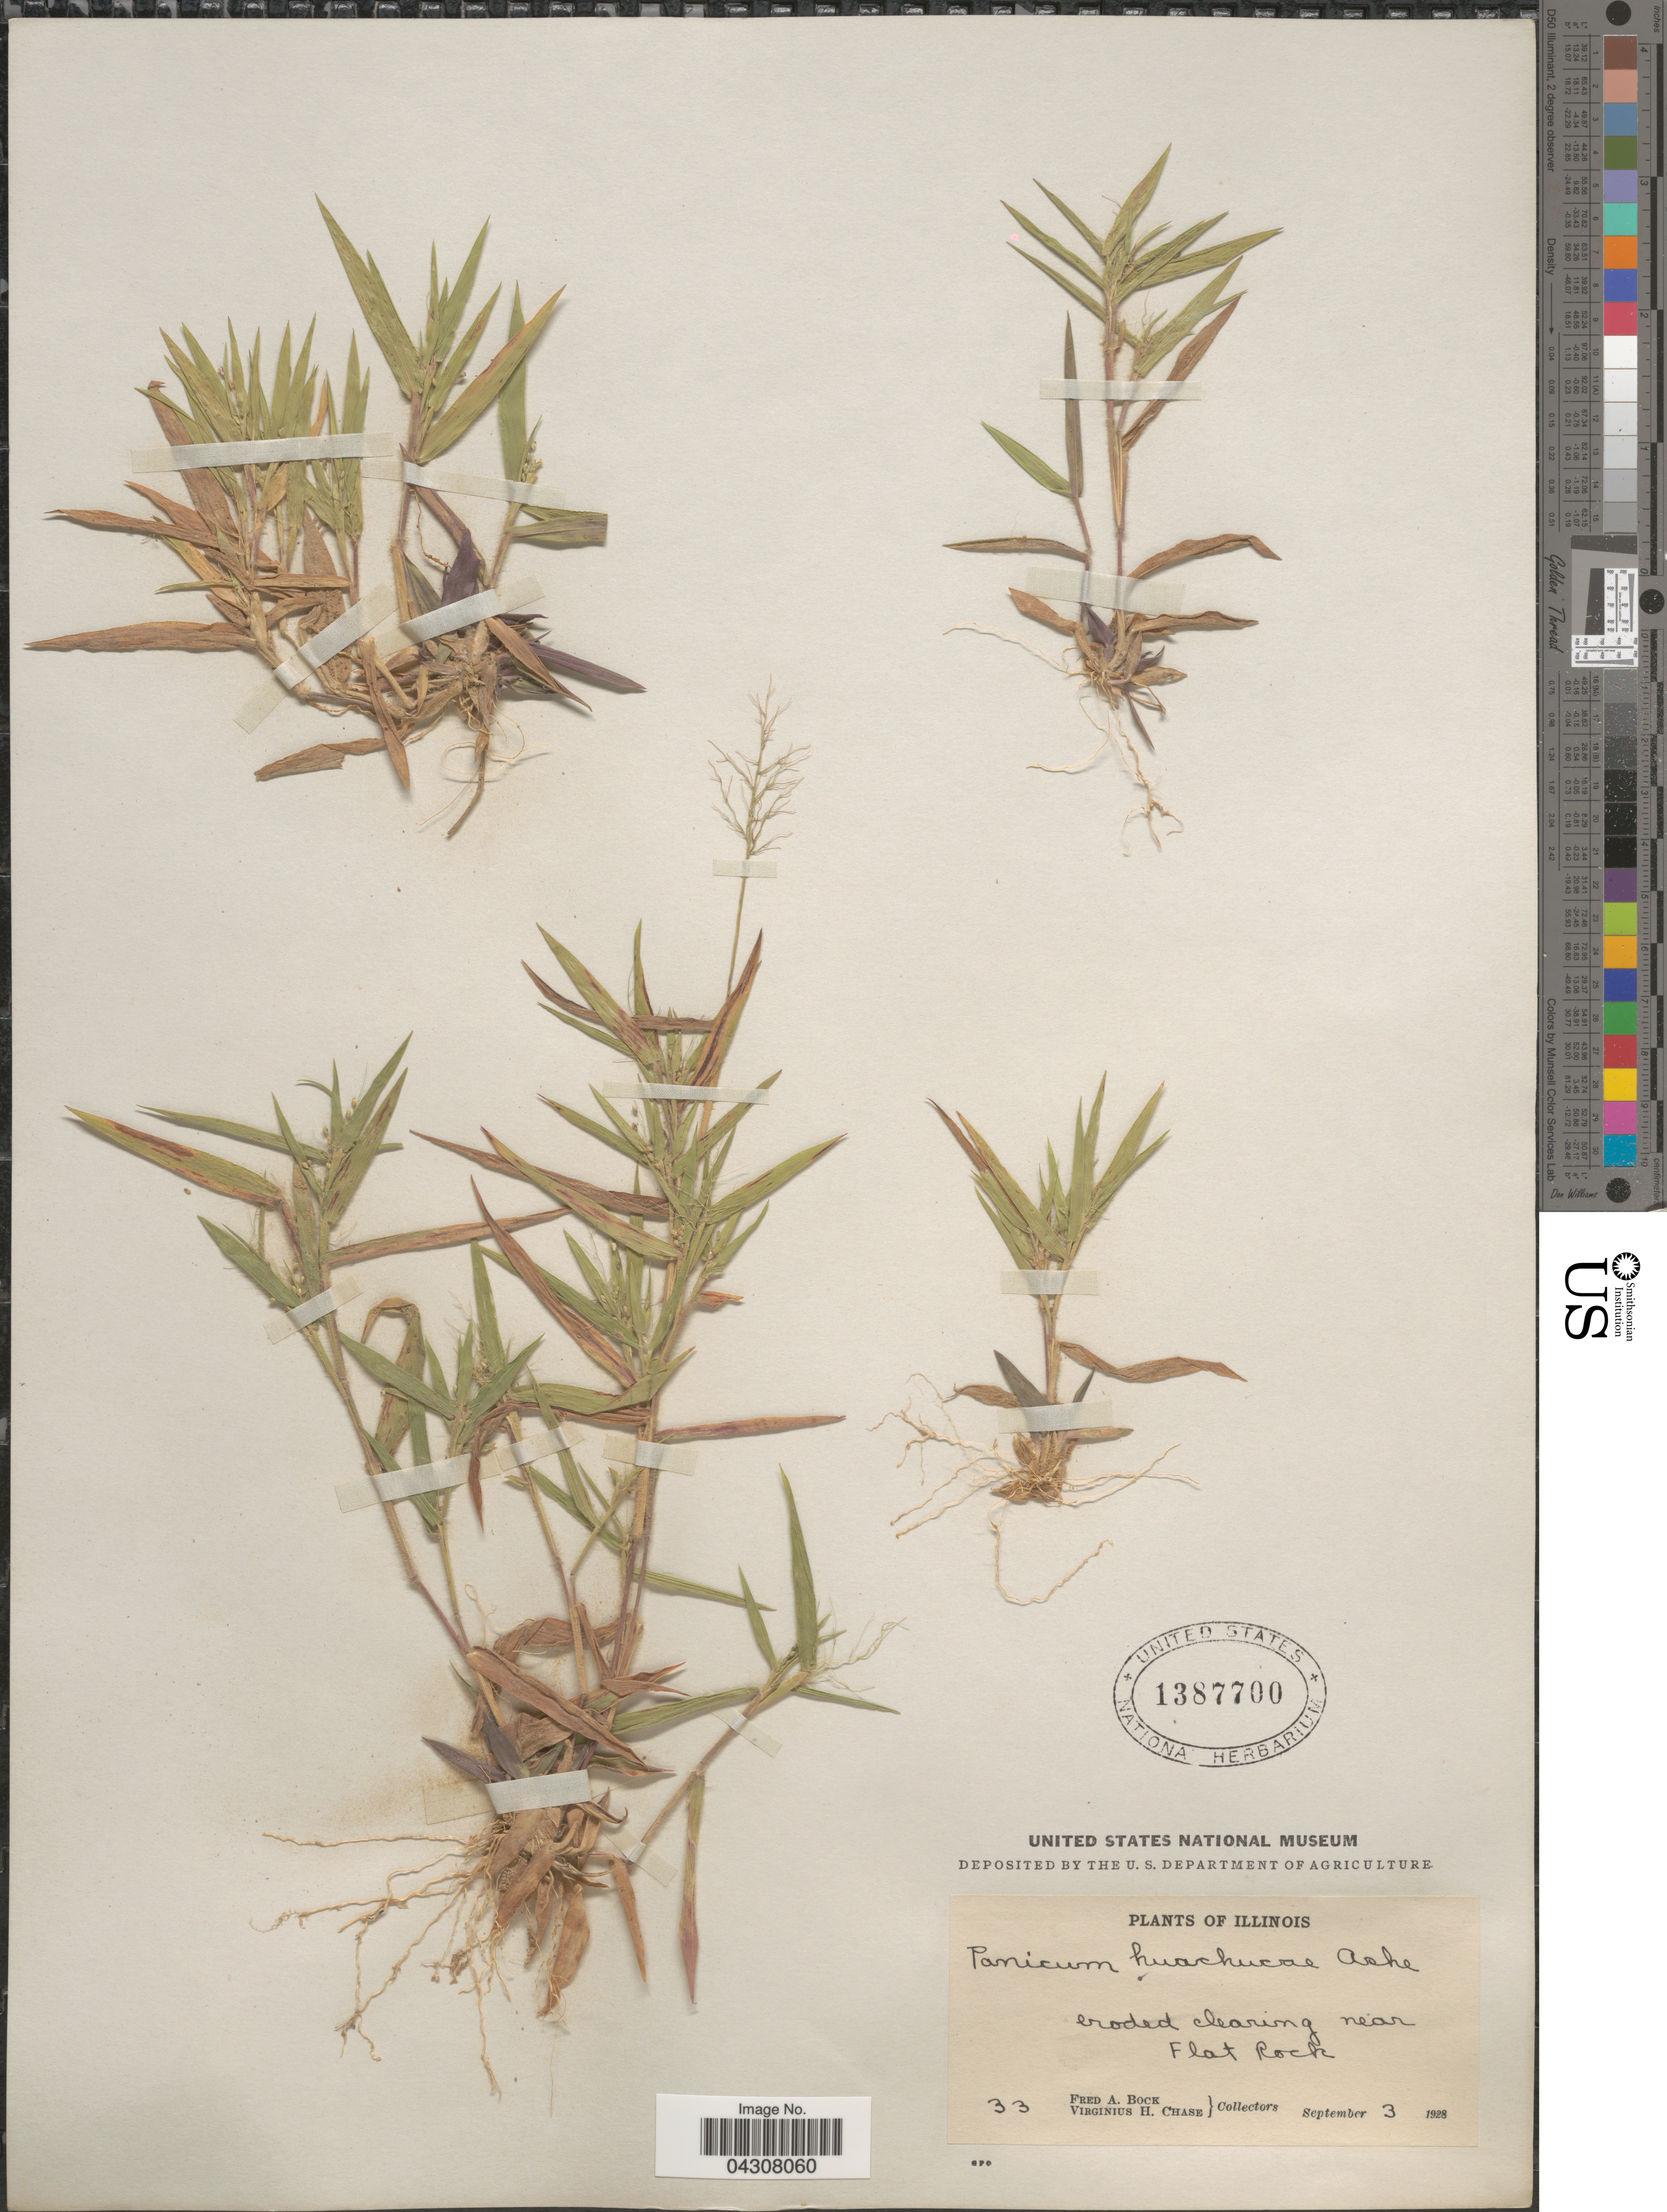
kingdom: Plantae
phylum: Tracheophyta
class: Liliopsida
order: Poales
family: Poaceae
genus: Dichanthelium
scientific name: Dichanthelium acuminatum var. acuminatum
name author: (Sw.) Gould & C.A. Clark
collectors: F. Bock & V. H. Chase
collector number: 33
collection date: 1928-09-03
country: United States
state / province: Illinois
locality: Eroded clearing near Flat Rock.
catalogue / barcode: US 1387700